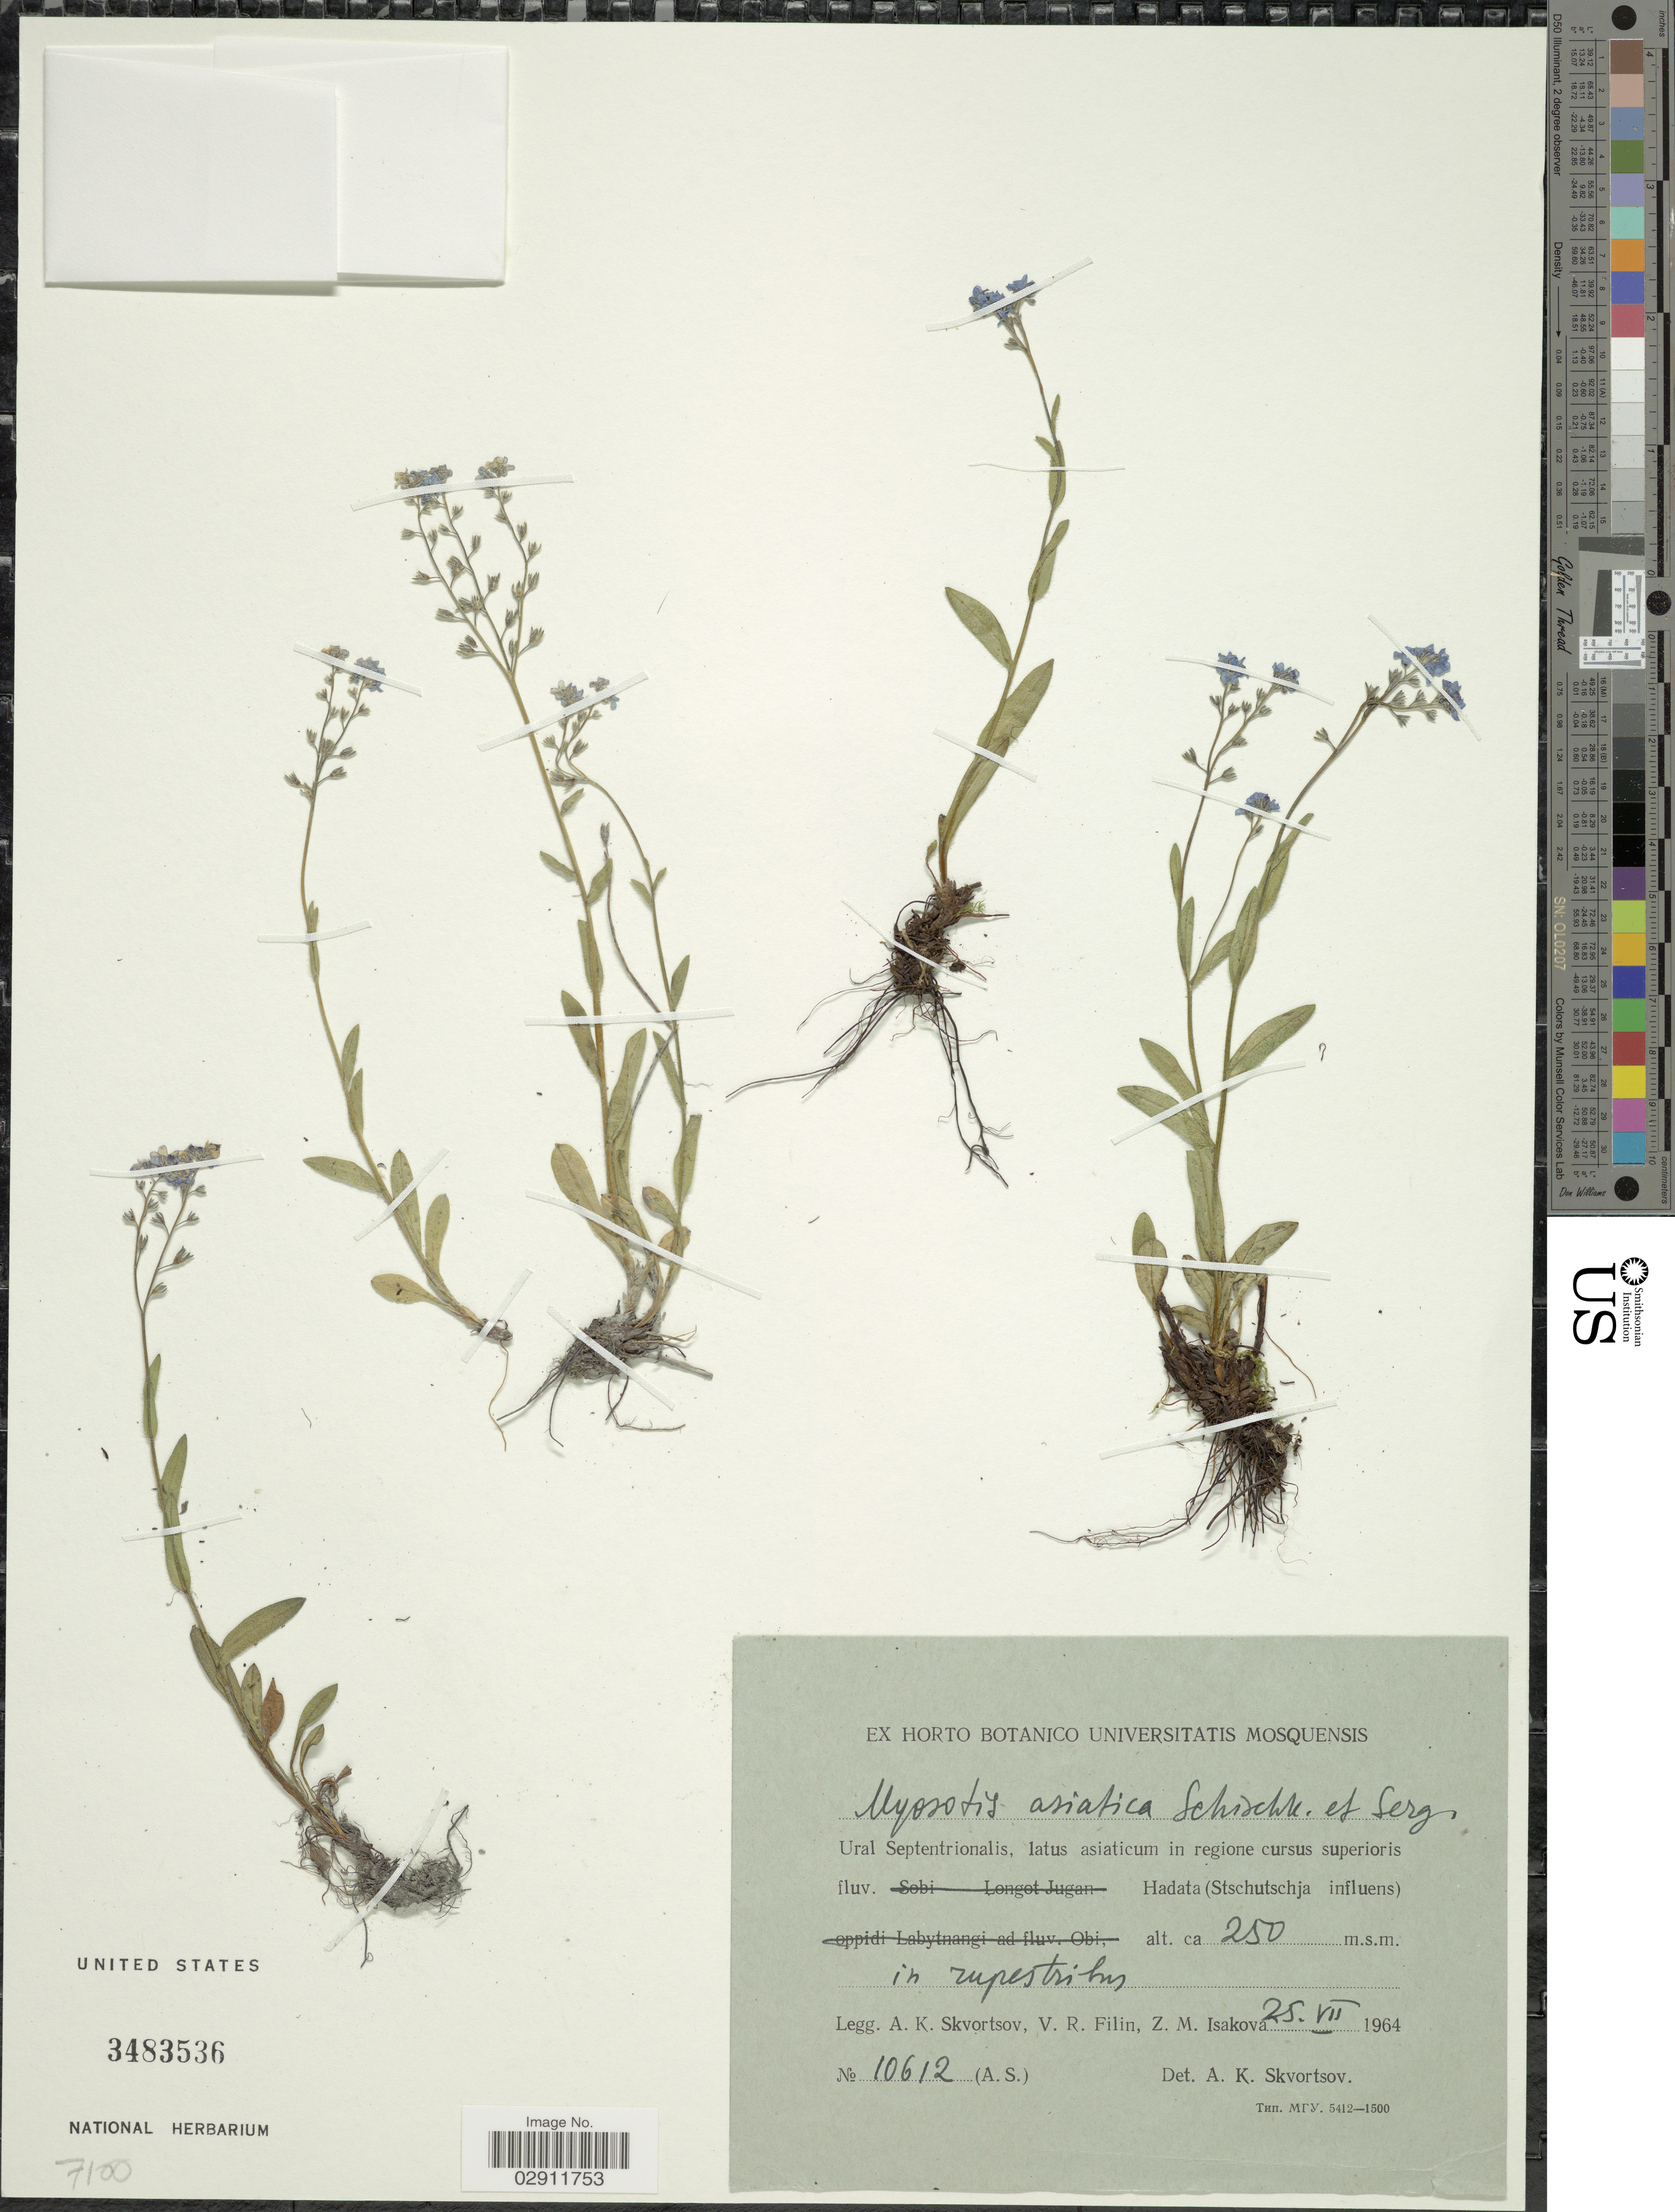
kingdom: Plantae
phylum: Tracheophyta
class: Magnoliopsida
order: Boraginales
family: Boraginaceae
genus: Myosotis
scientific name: Myosotis asiatica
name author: Schischk. & Serg.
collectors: A. K. Skvortsov, V. Filin & Z. Isakova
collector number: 10612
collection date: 1964-07-25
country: Russian Federation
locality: Ural Septentrionalis, latus asiaticum in regione cursus superioris fluv. Hadata (Stschutschja influens).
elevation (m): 250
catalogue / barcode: US 3483536